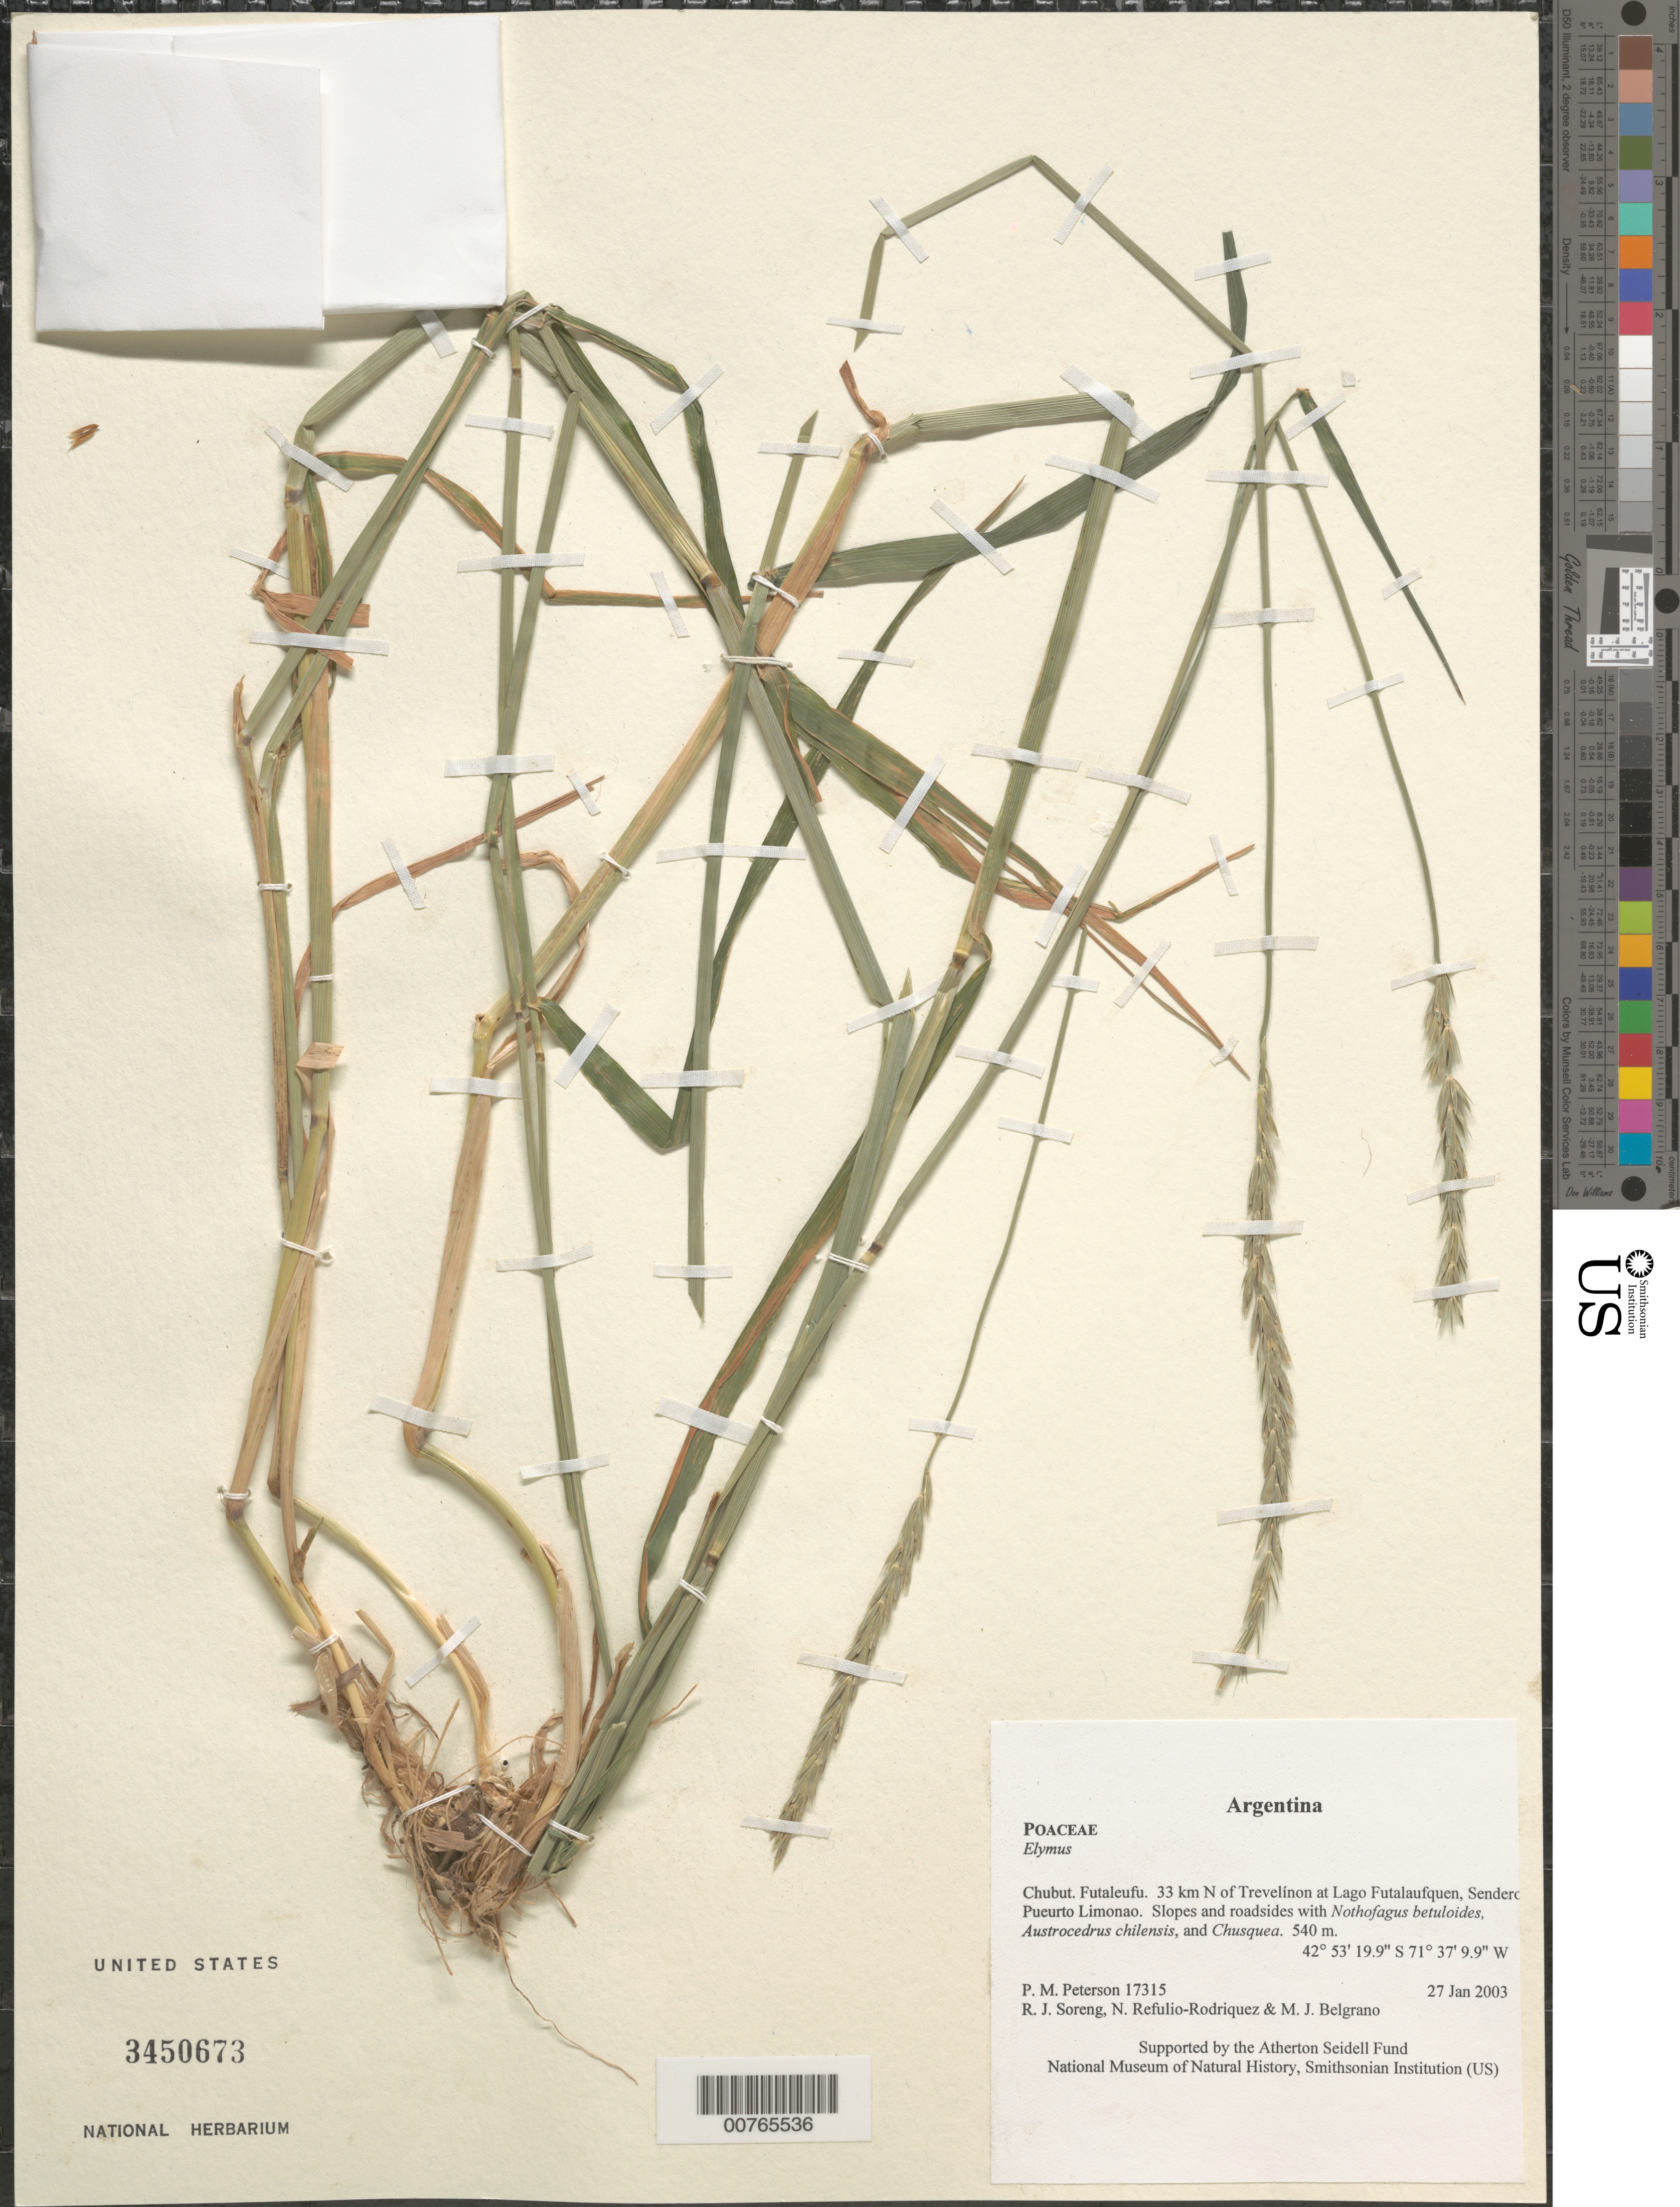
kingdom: Plantae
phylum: Tracheophyta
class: Liliopsida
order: Poales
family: Poaceae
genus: Elymus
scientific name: Elymus sp.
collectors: P. M. Peterson, R. J. Soreng, N. Refulio-Rodríguez & M. Belgrano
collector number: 17315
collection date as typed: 27 Jan 2003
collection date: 2003-01-27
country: Argentina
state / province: Chubut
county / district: Futaleufu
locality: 33 km N of Trevelínon at Lago Futalaufquen, Sendero Pueurto Limonao. Slopes and roadsides with Nothofagus betuloides, Austrocedrus chilensis, and Chusquea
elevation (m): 540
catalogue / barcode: US 3450673